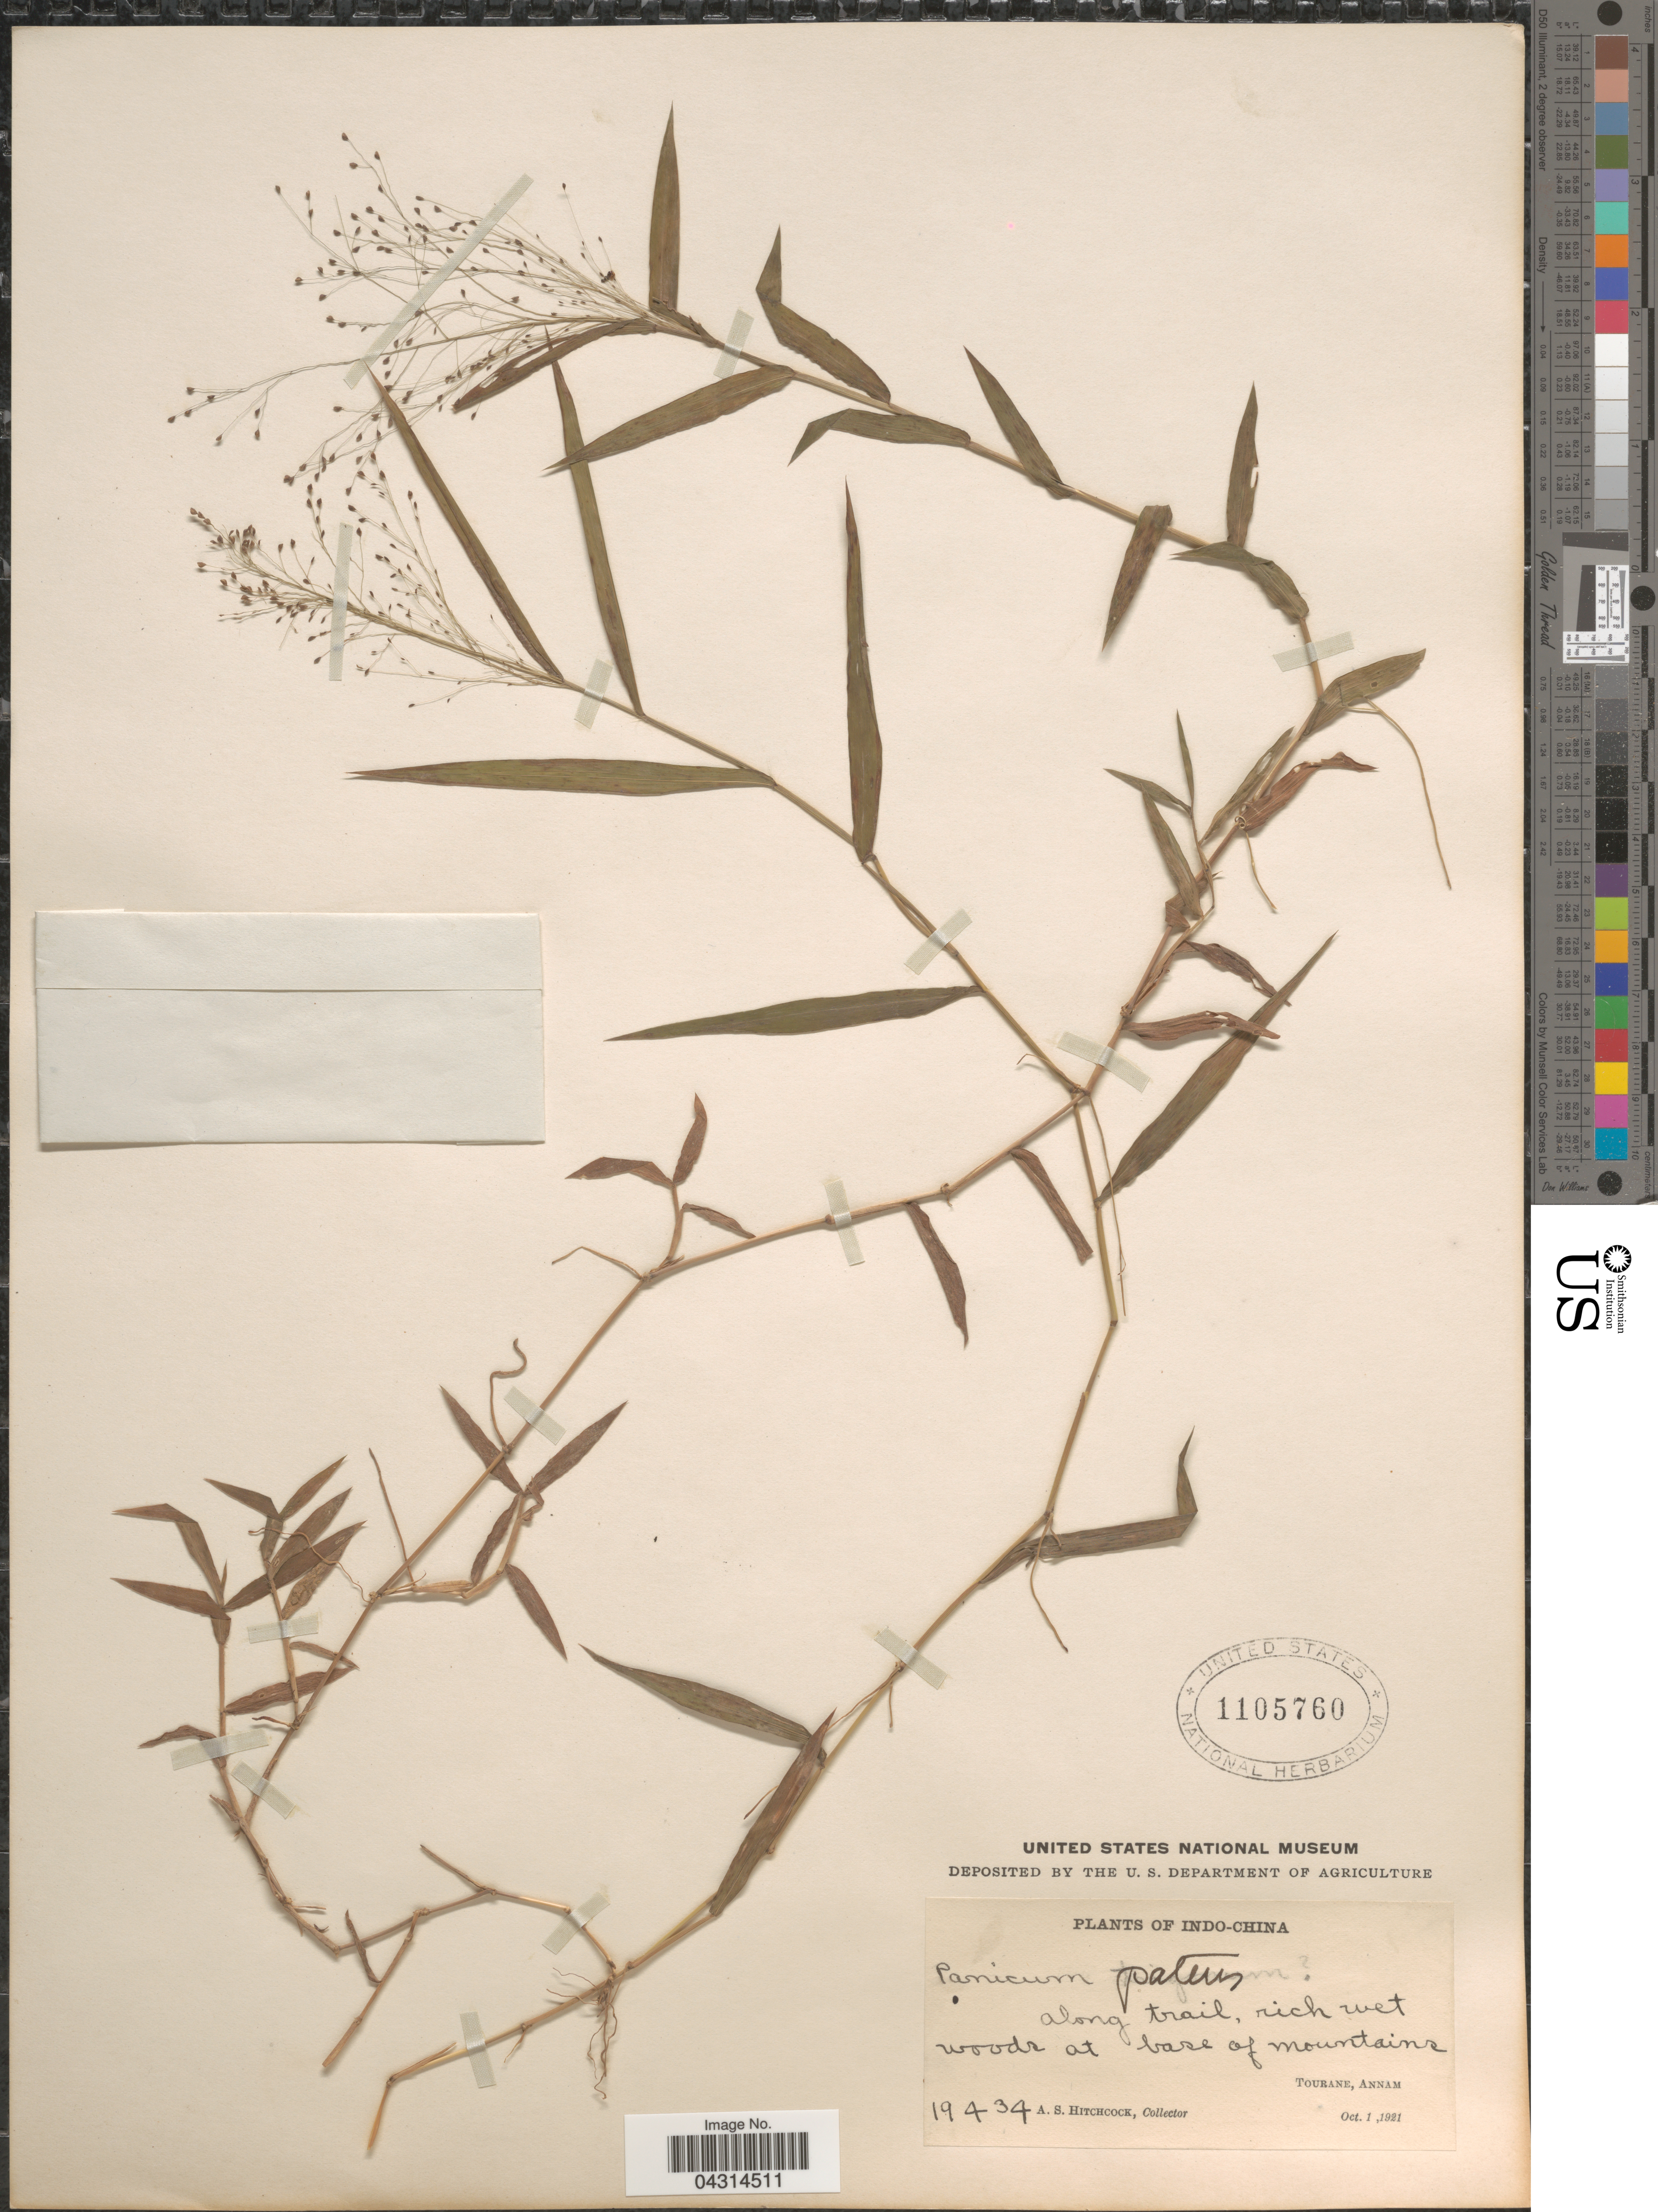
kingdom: Plantae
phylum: Tracheophyta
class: Liliopsida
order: Poales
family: Poaceae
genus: Cyrtococcum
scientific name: Cyrtococcum sp.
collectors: A. S. Hitchcock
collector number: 19434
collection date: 1921-10-01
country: Vietnam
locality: Along trail, rich wet woods at base of mountains. Tourane, Annam.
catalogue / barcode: US 1105760